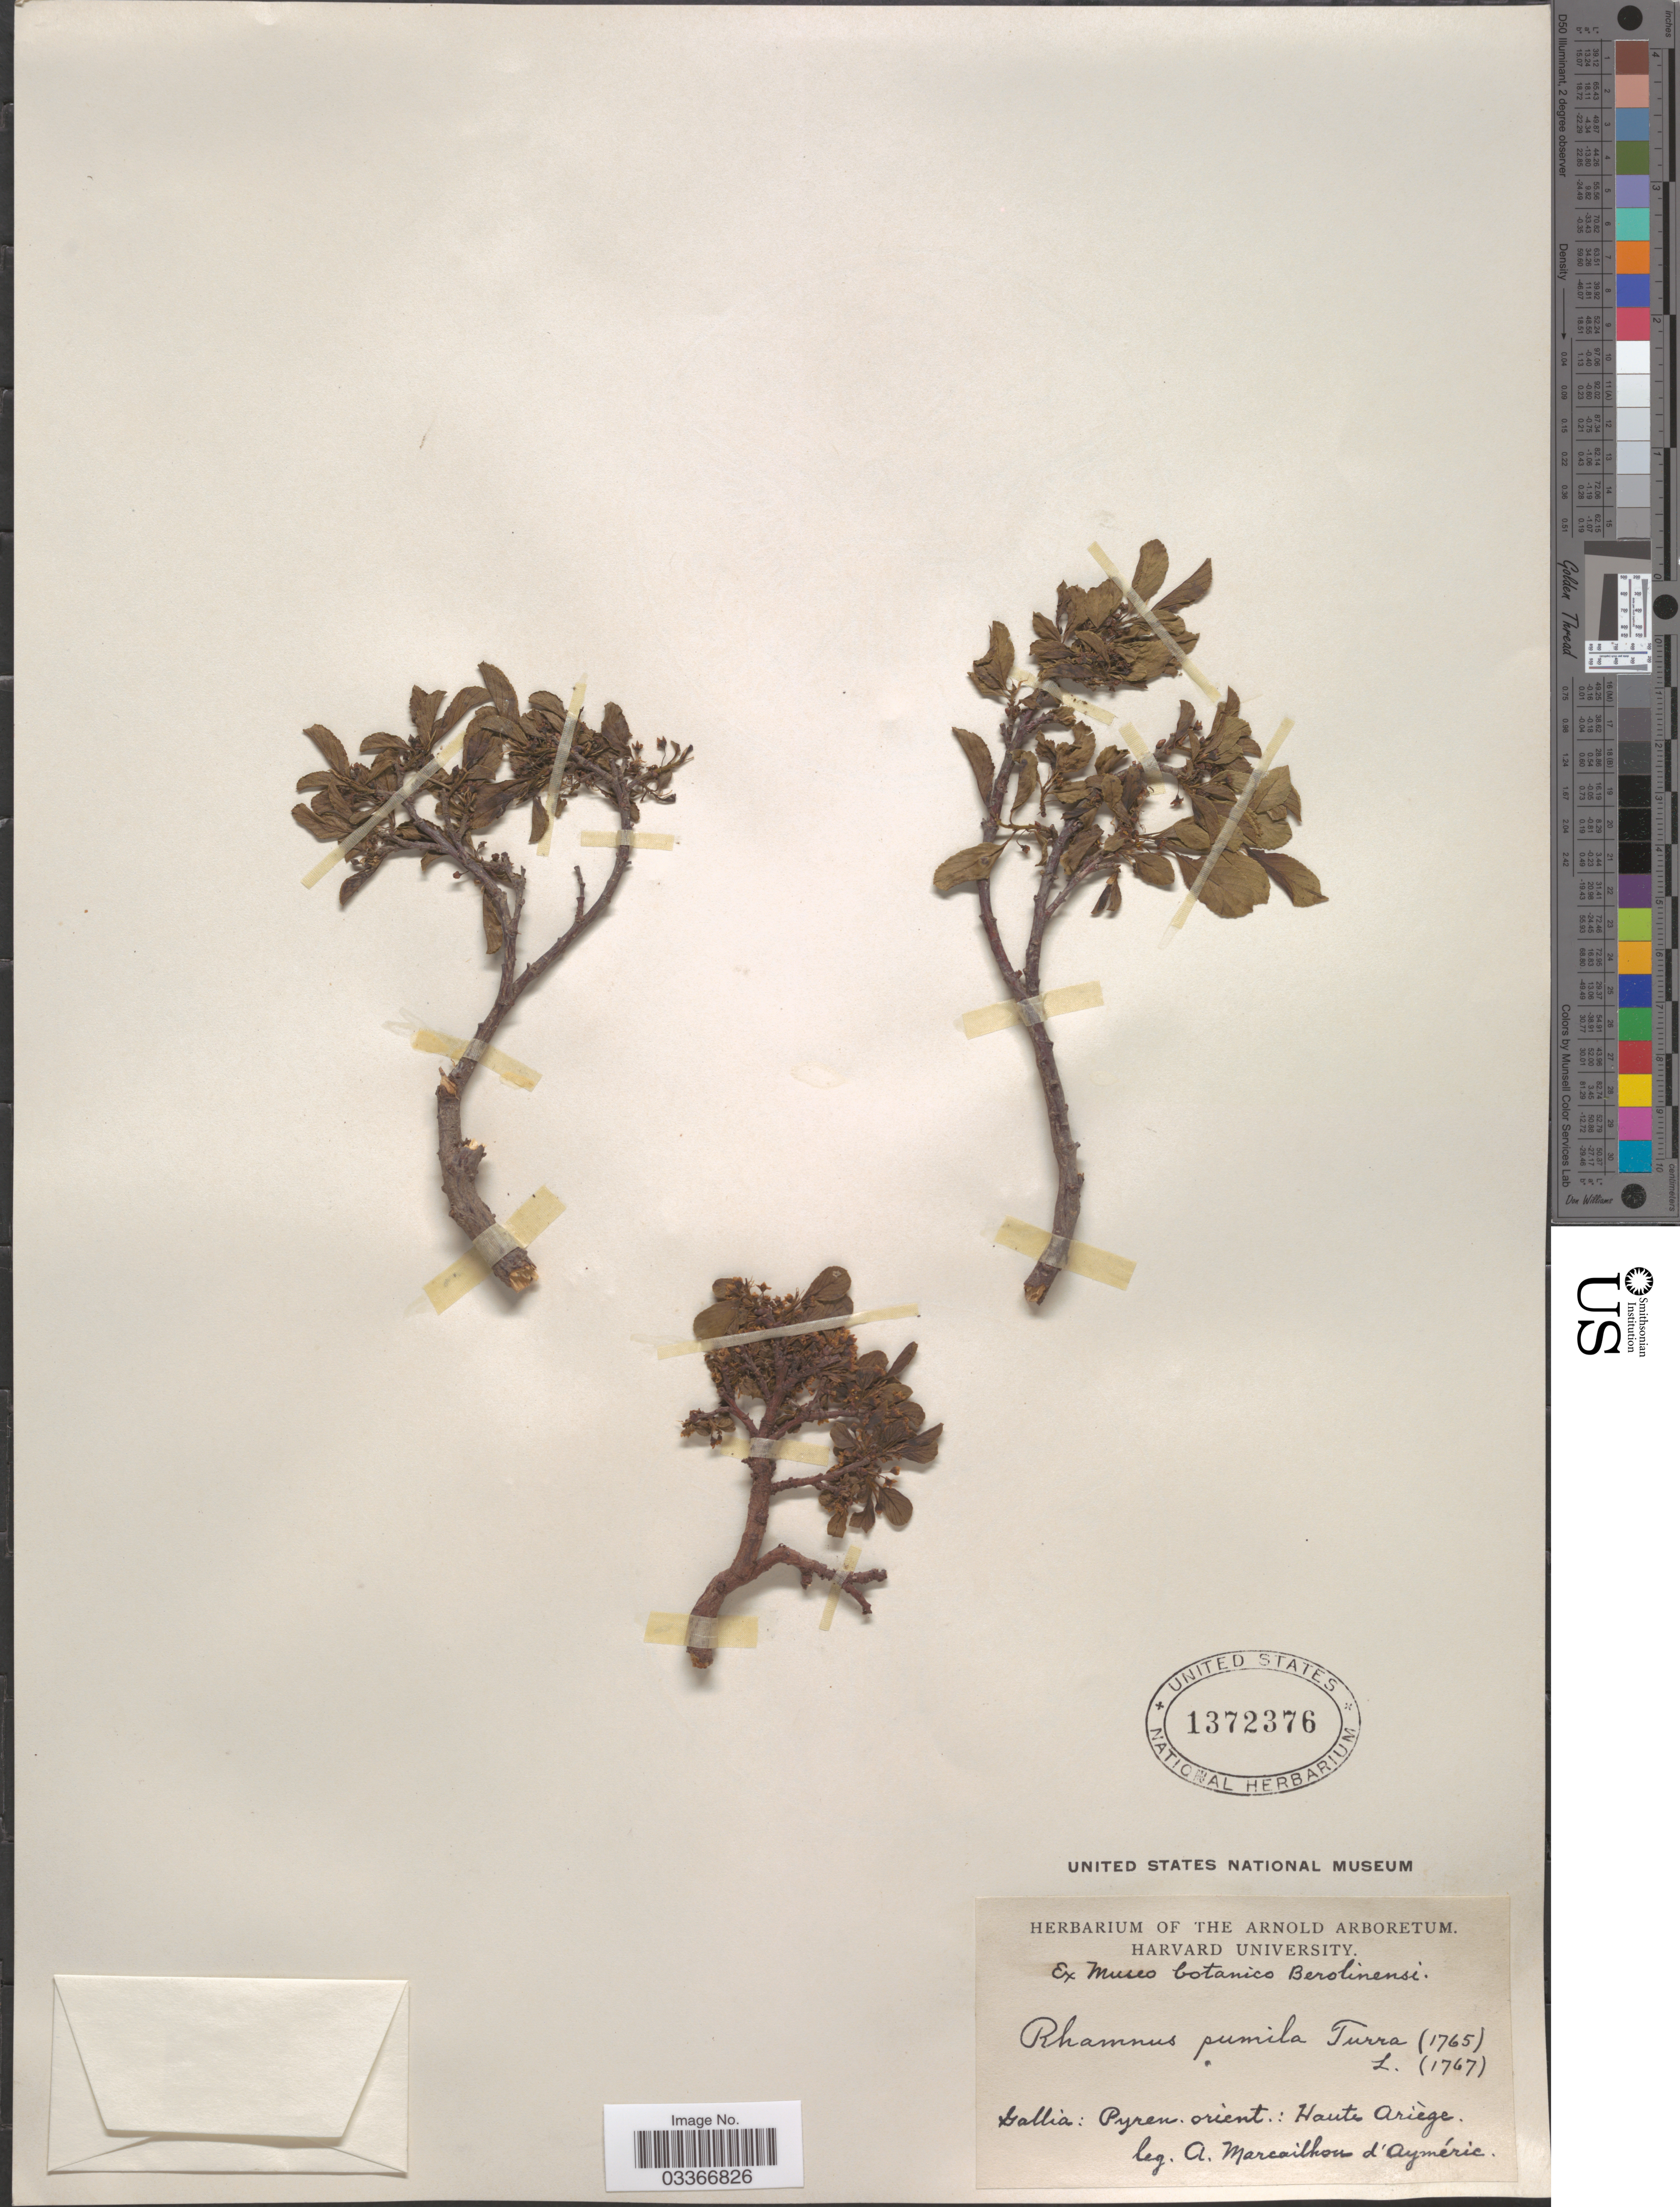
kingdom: Plantae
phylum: Tracheophyta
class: Magnoliopsida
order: Rosales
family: Rhamnaceae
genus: Rhamnus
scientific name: Rhamnus pumila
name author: Turra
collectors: A.L.M. Marcailhou d' Aymeric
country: France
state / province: Occitanie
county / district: Ariège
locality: Gallia: Pyren. orient.: Haute Ariège.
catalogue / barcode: US 1372376